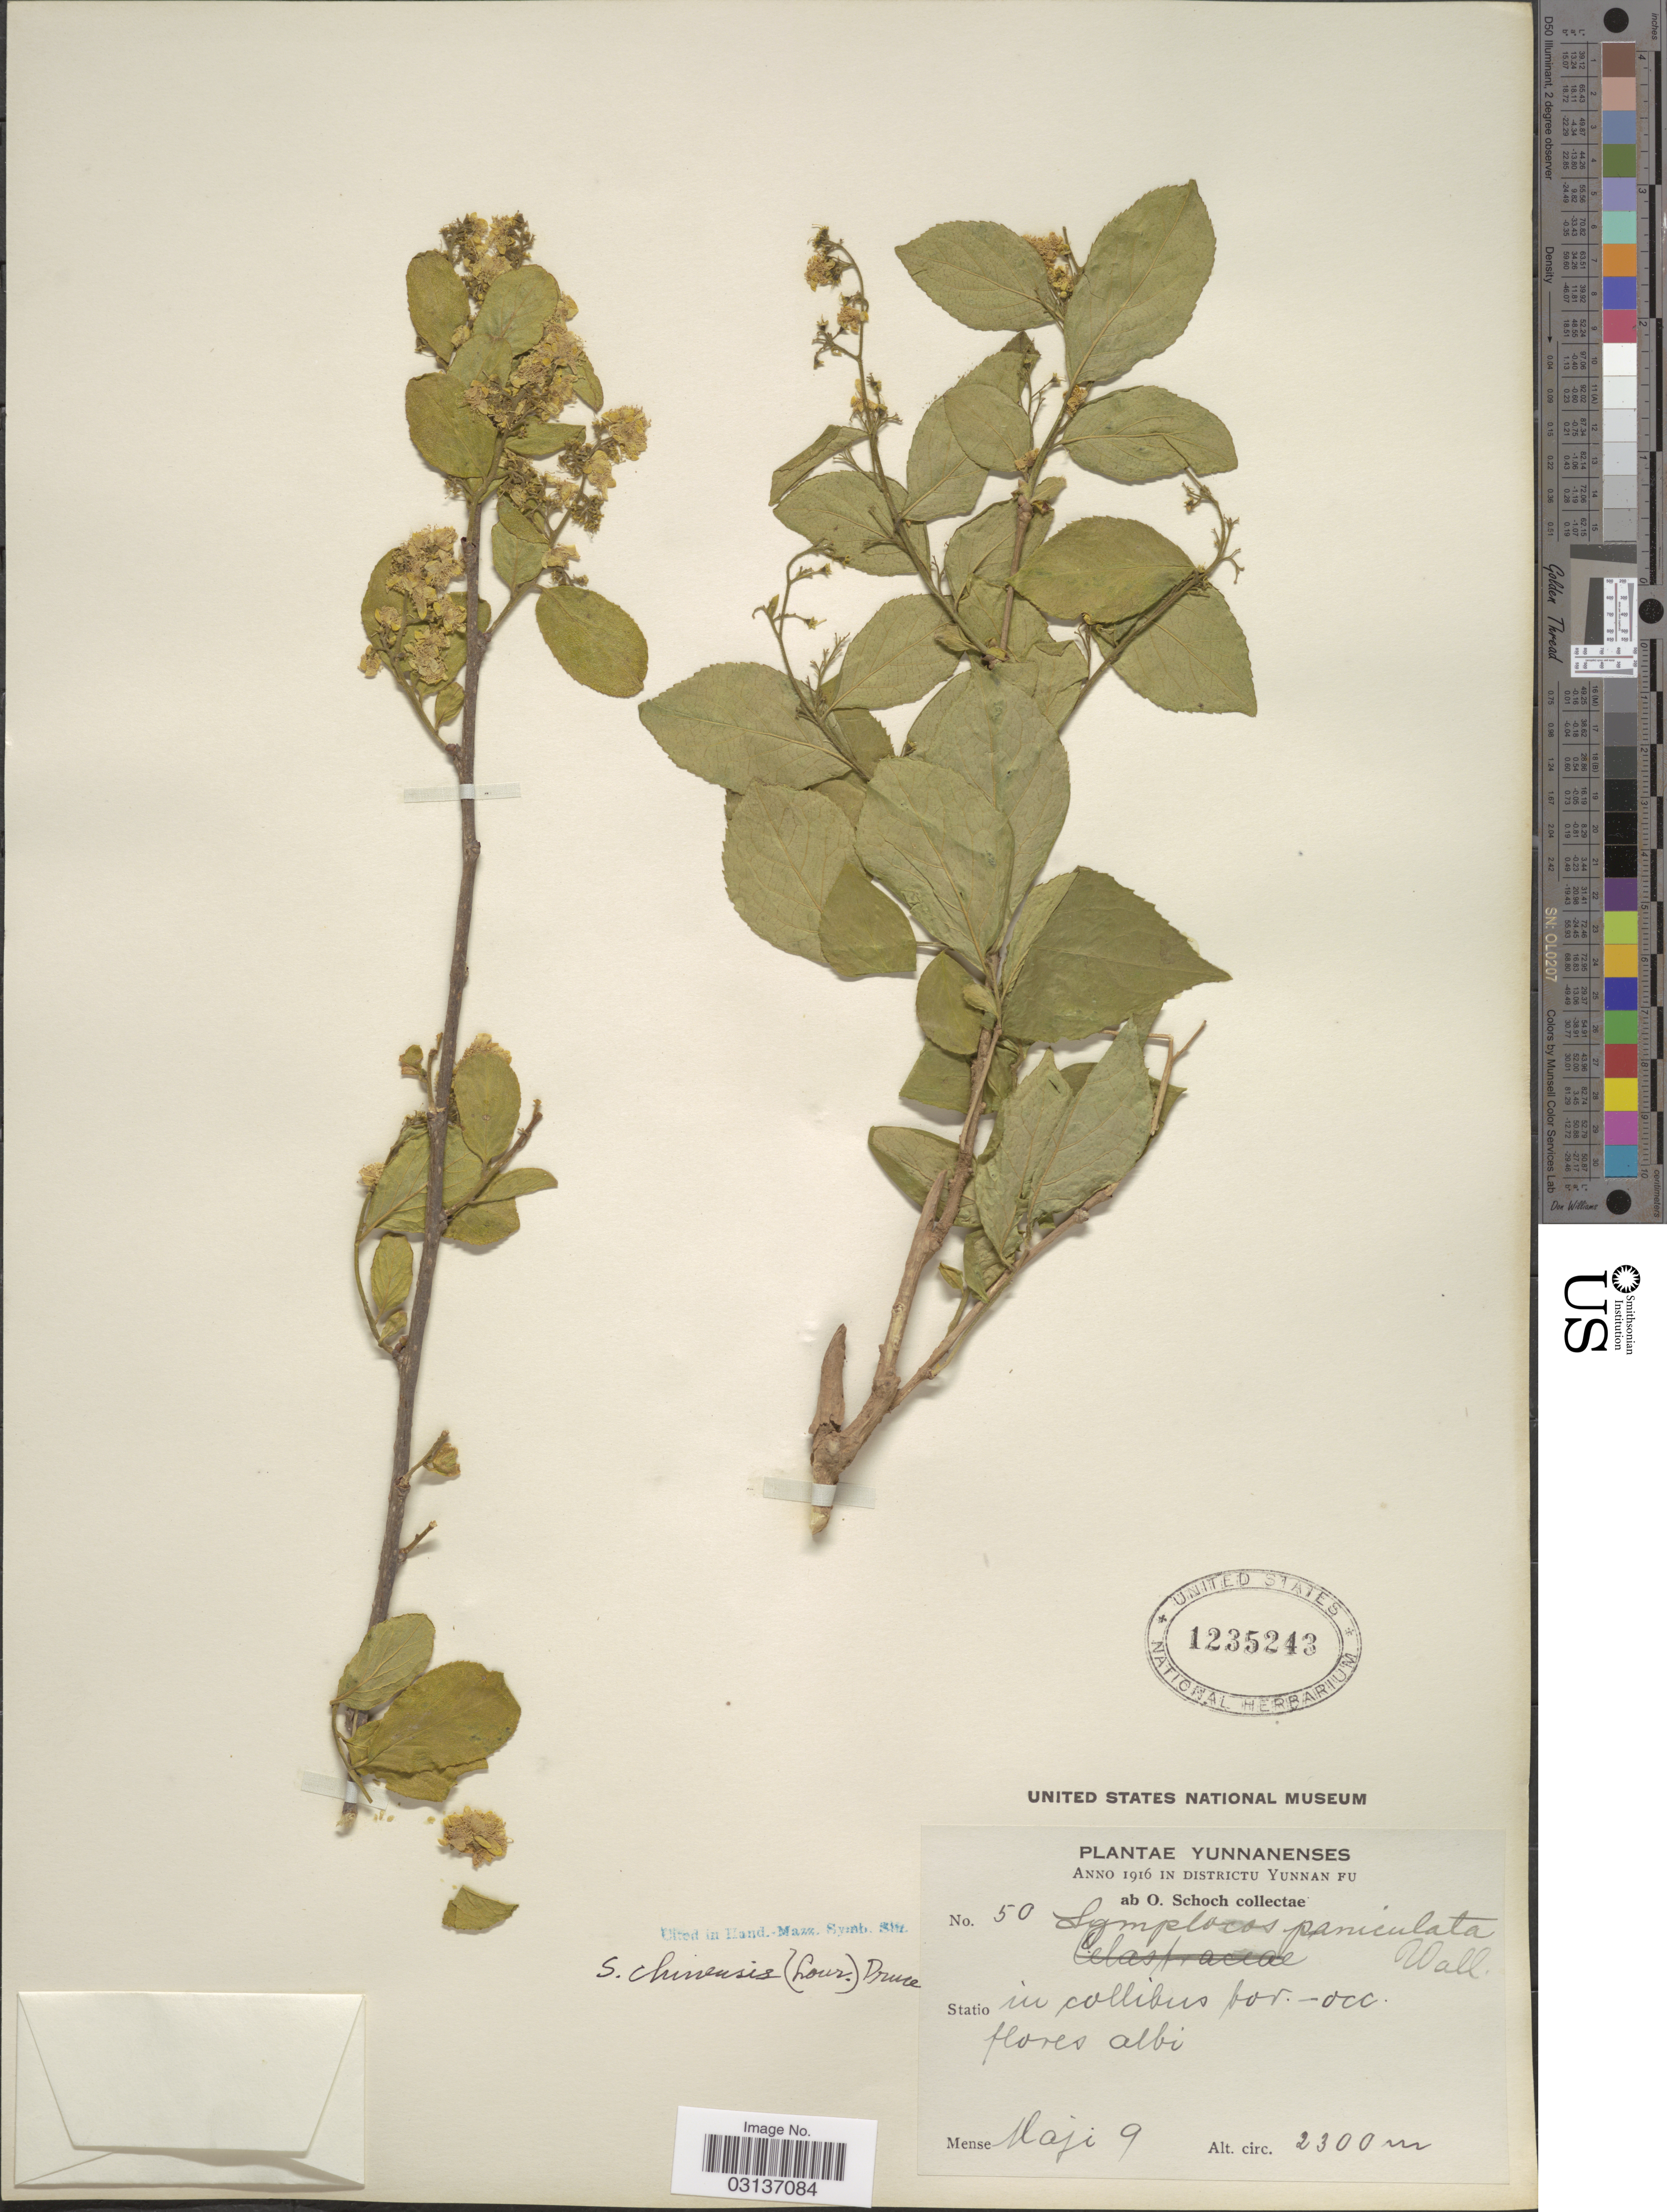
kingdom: Plantae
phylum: Tracheophyta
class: Magnoliopsida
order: Ericales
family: Symplocaceae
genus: Symplocos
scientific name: Symplocos paniculata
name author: Miq.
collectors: O. Schoch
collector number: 50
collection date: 1916-05-09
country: China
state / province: Yunnan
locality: Districtu Yunnan Fu. Statio in collibus bor.-occ.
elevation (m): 2300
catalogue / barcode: US 1235243